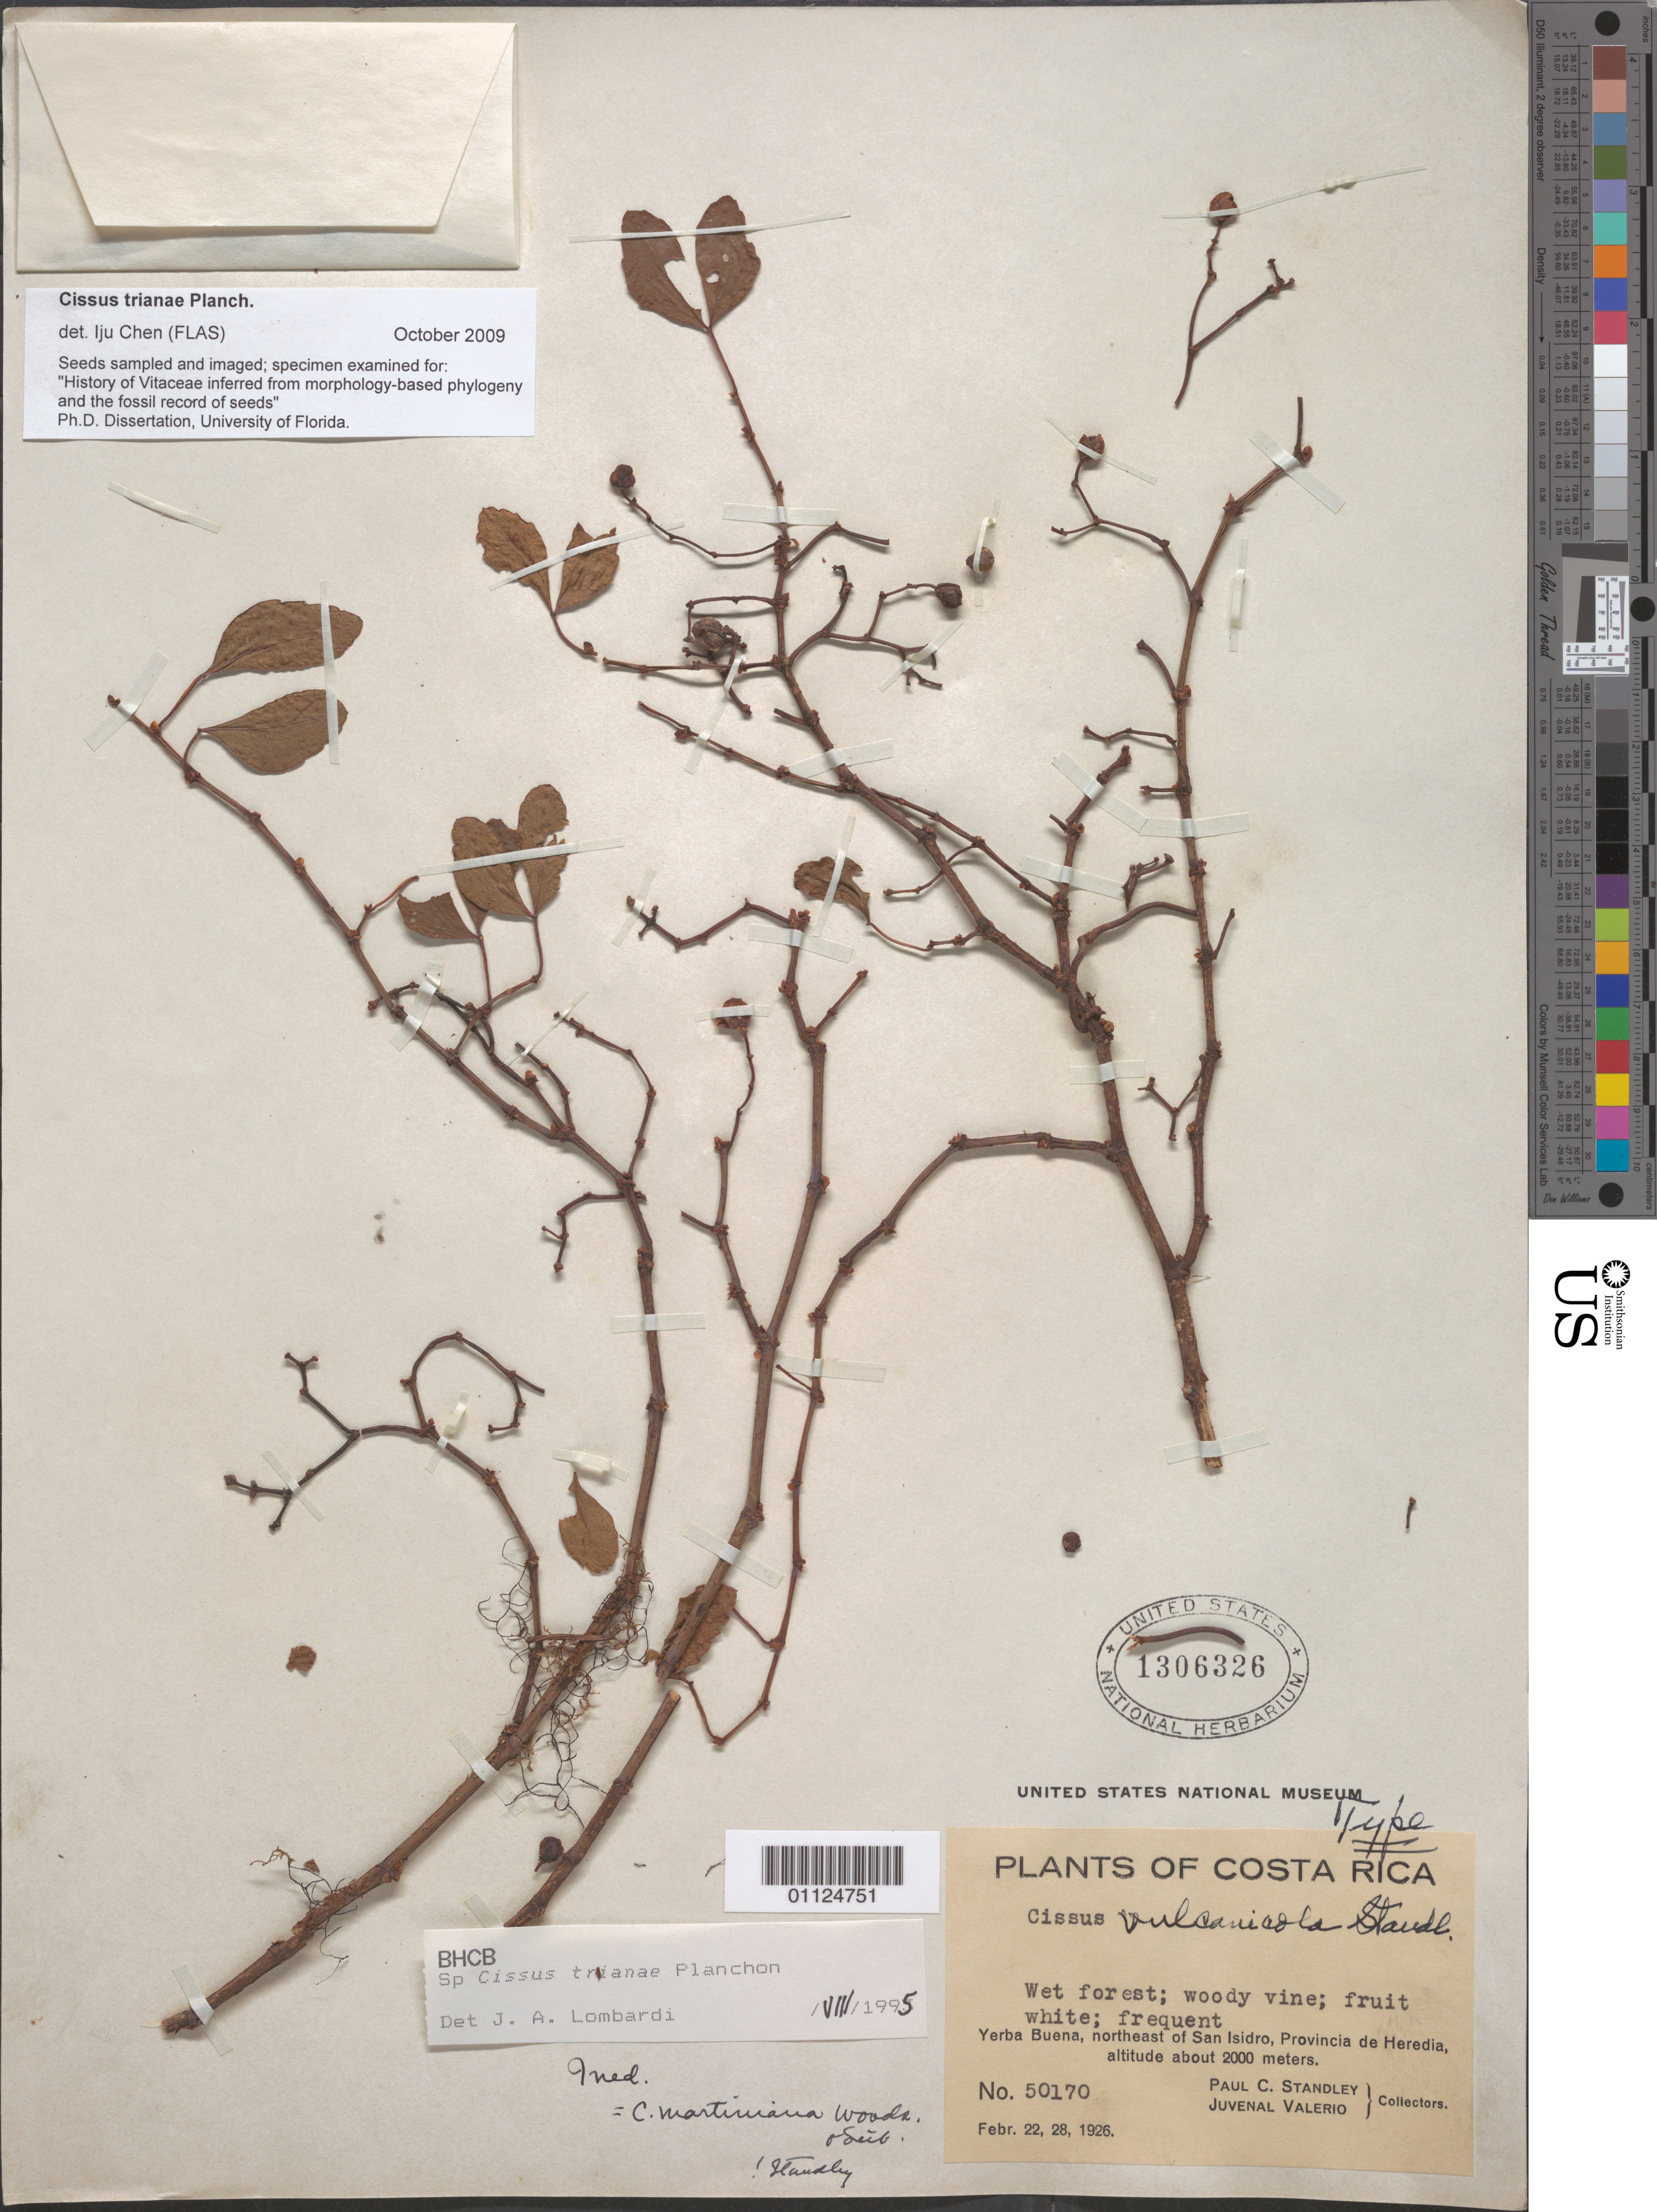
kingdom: Plantae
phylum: Tracheophyta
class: Magnoliopsida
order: Vitales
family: Vitaceae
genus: Cissus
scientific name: Cissus trianae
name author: Planch.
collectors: P. C. Standley & J. Valerio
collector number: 50170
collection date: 1926-02-22/1926-02-28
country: Costa Rica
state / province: Heredia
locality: Yerba Buena, N of San Isidro.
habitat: Wet forest, woody vine, frequent.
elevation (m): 2000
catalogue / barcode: US 1306326